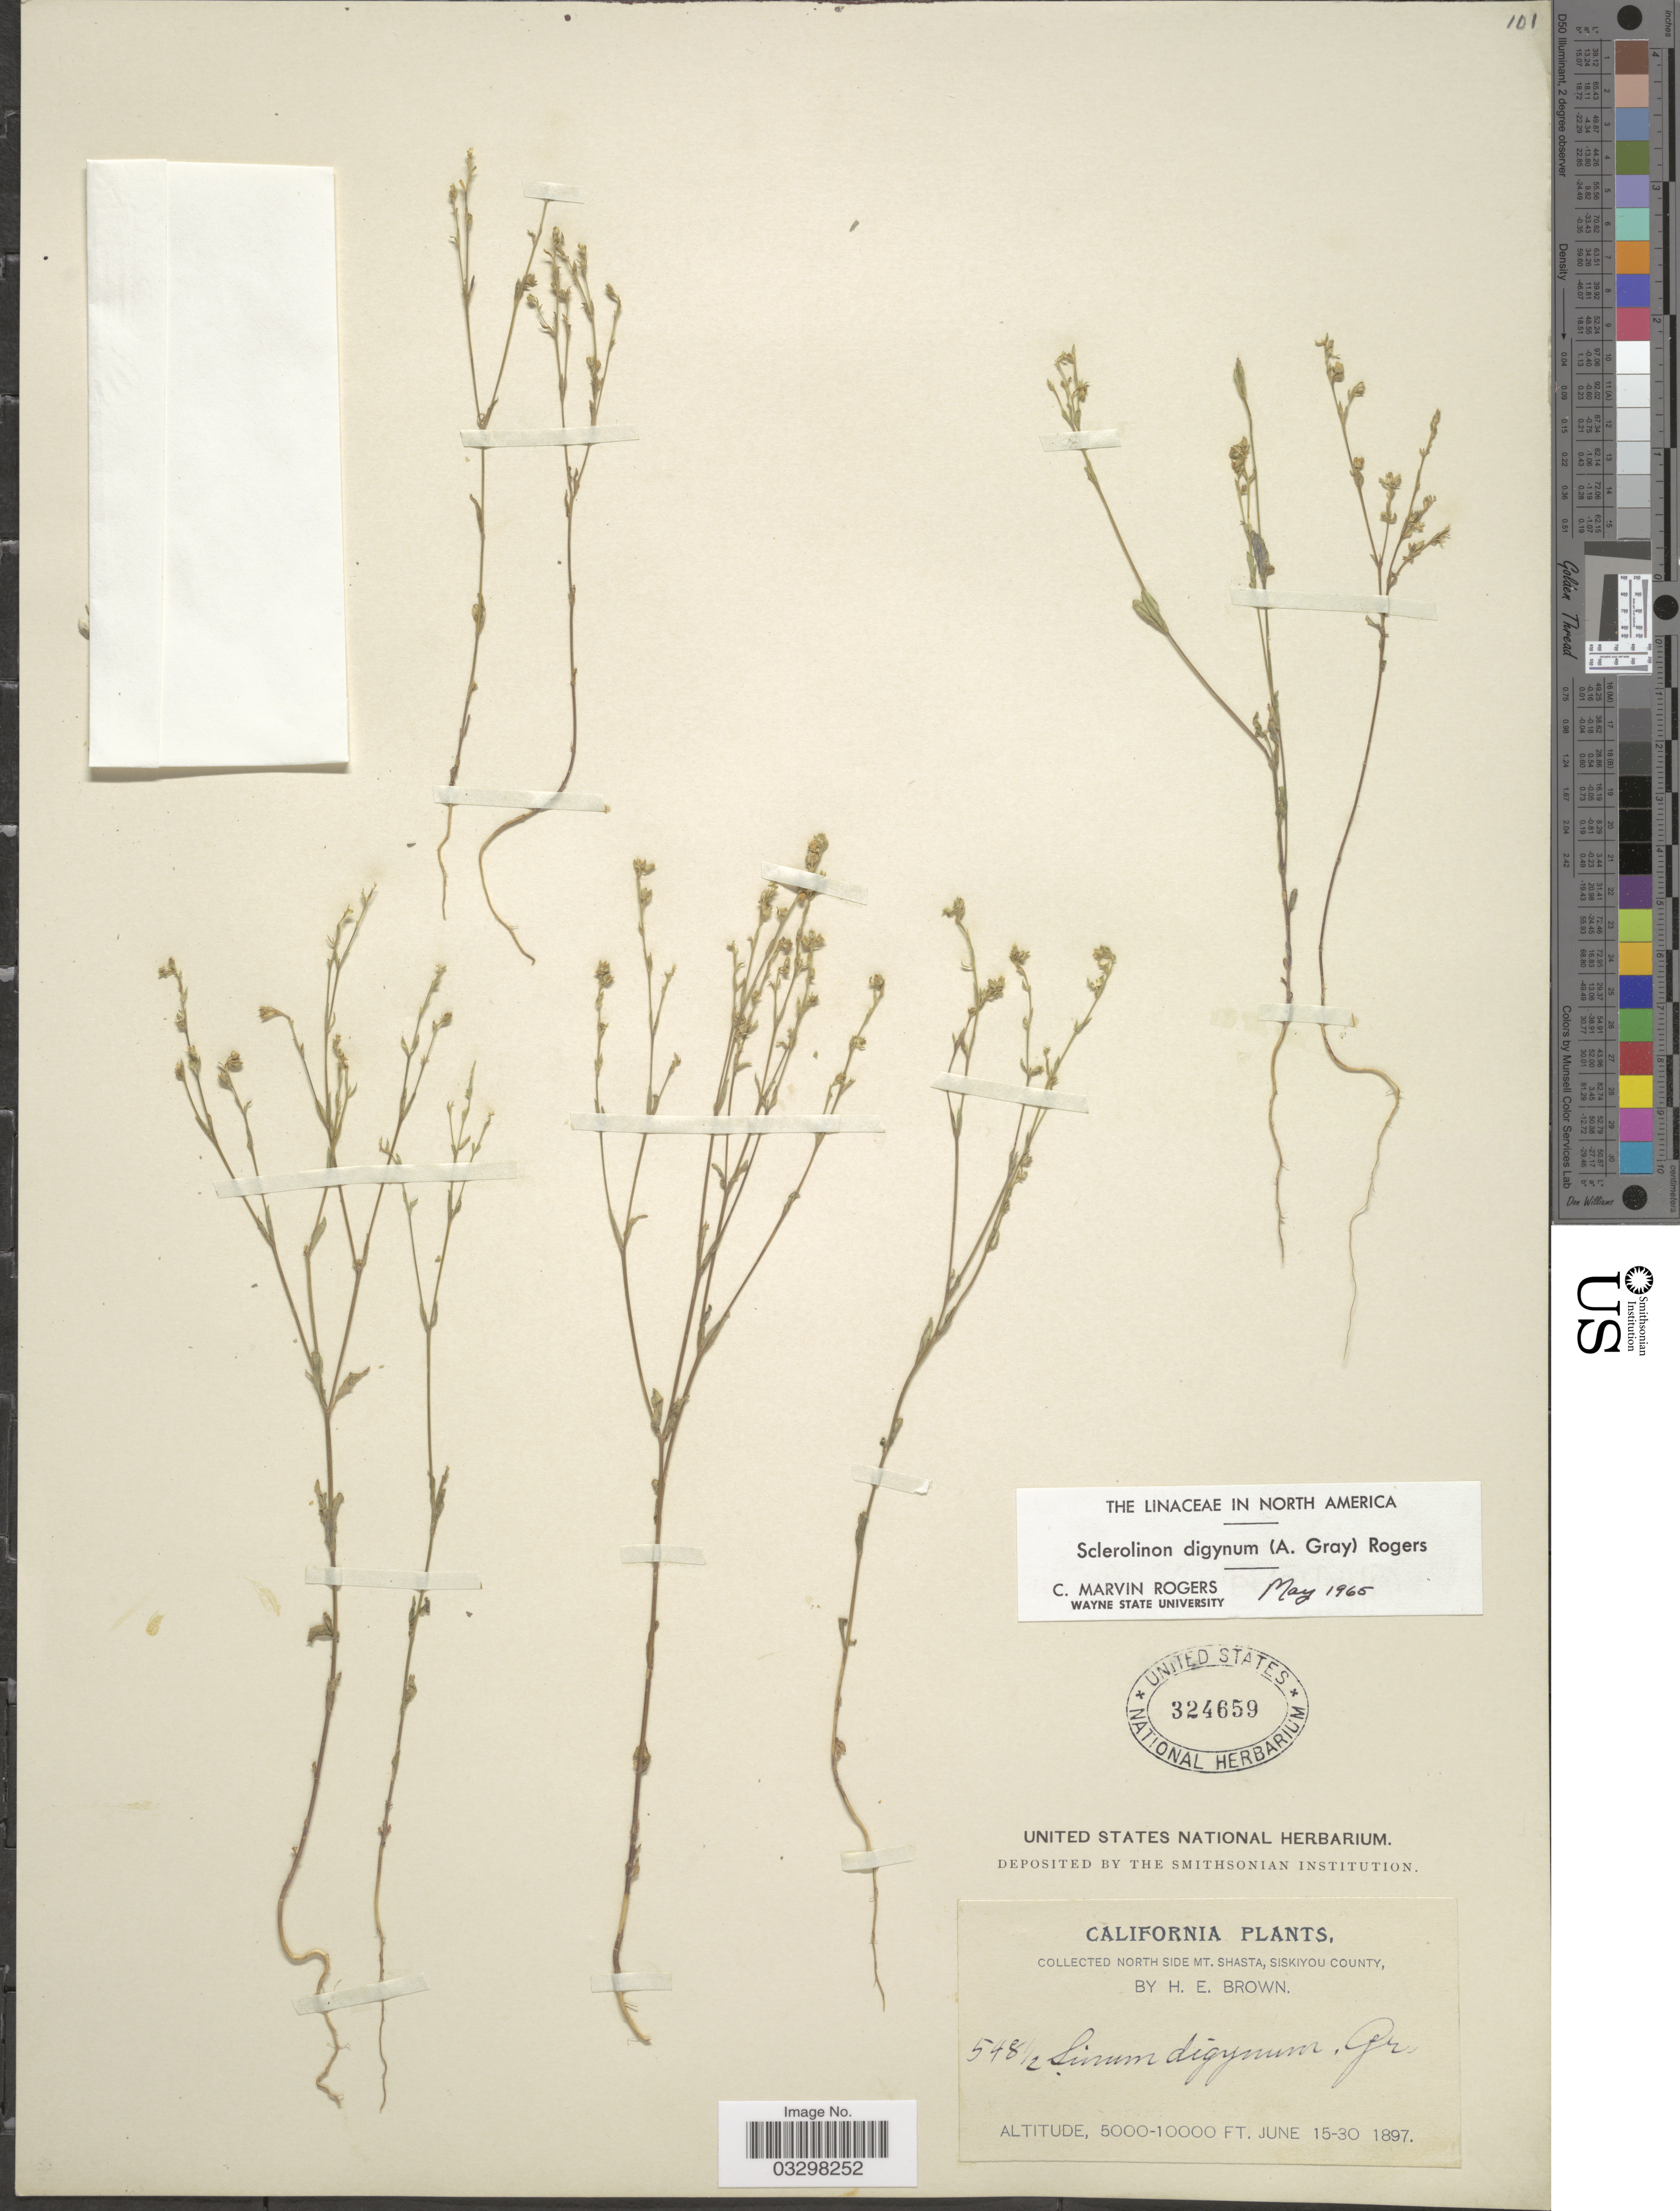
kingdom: Plantae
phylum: Tracheophyta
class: Magnoliopsida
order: Malpighiales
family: Linaceae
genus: Linum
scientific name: Linum digynum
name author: A. Gray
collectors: H. E. Brown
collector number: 548½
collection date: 1897-06-15/1897-06-30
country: United States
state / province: California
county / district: Siskiyou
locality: North side Mt. Shasta, Siskiyou County.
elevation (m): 1524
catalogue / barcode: US 324659